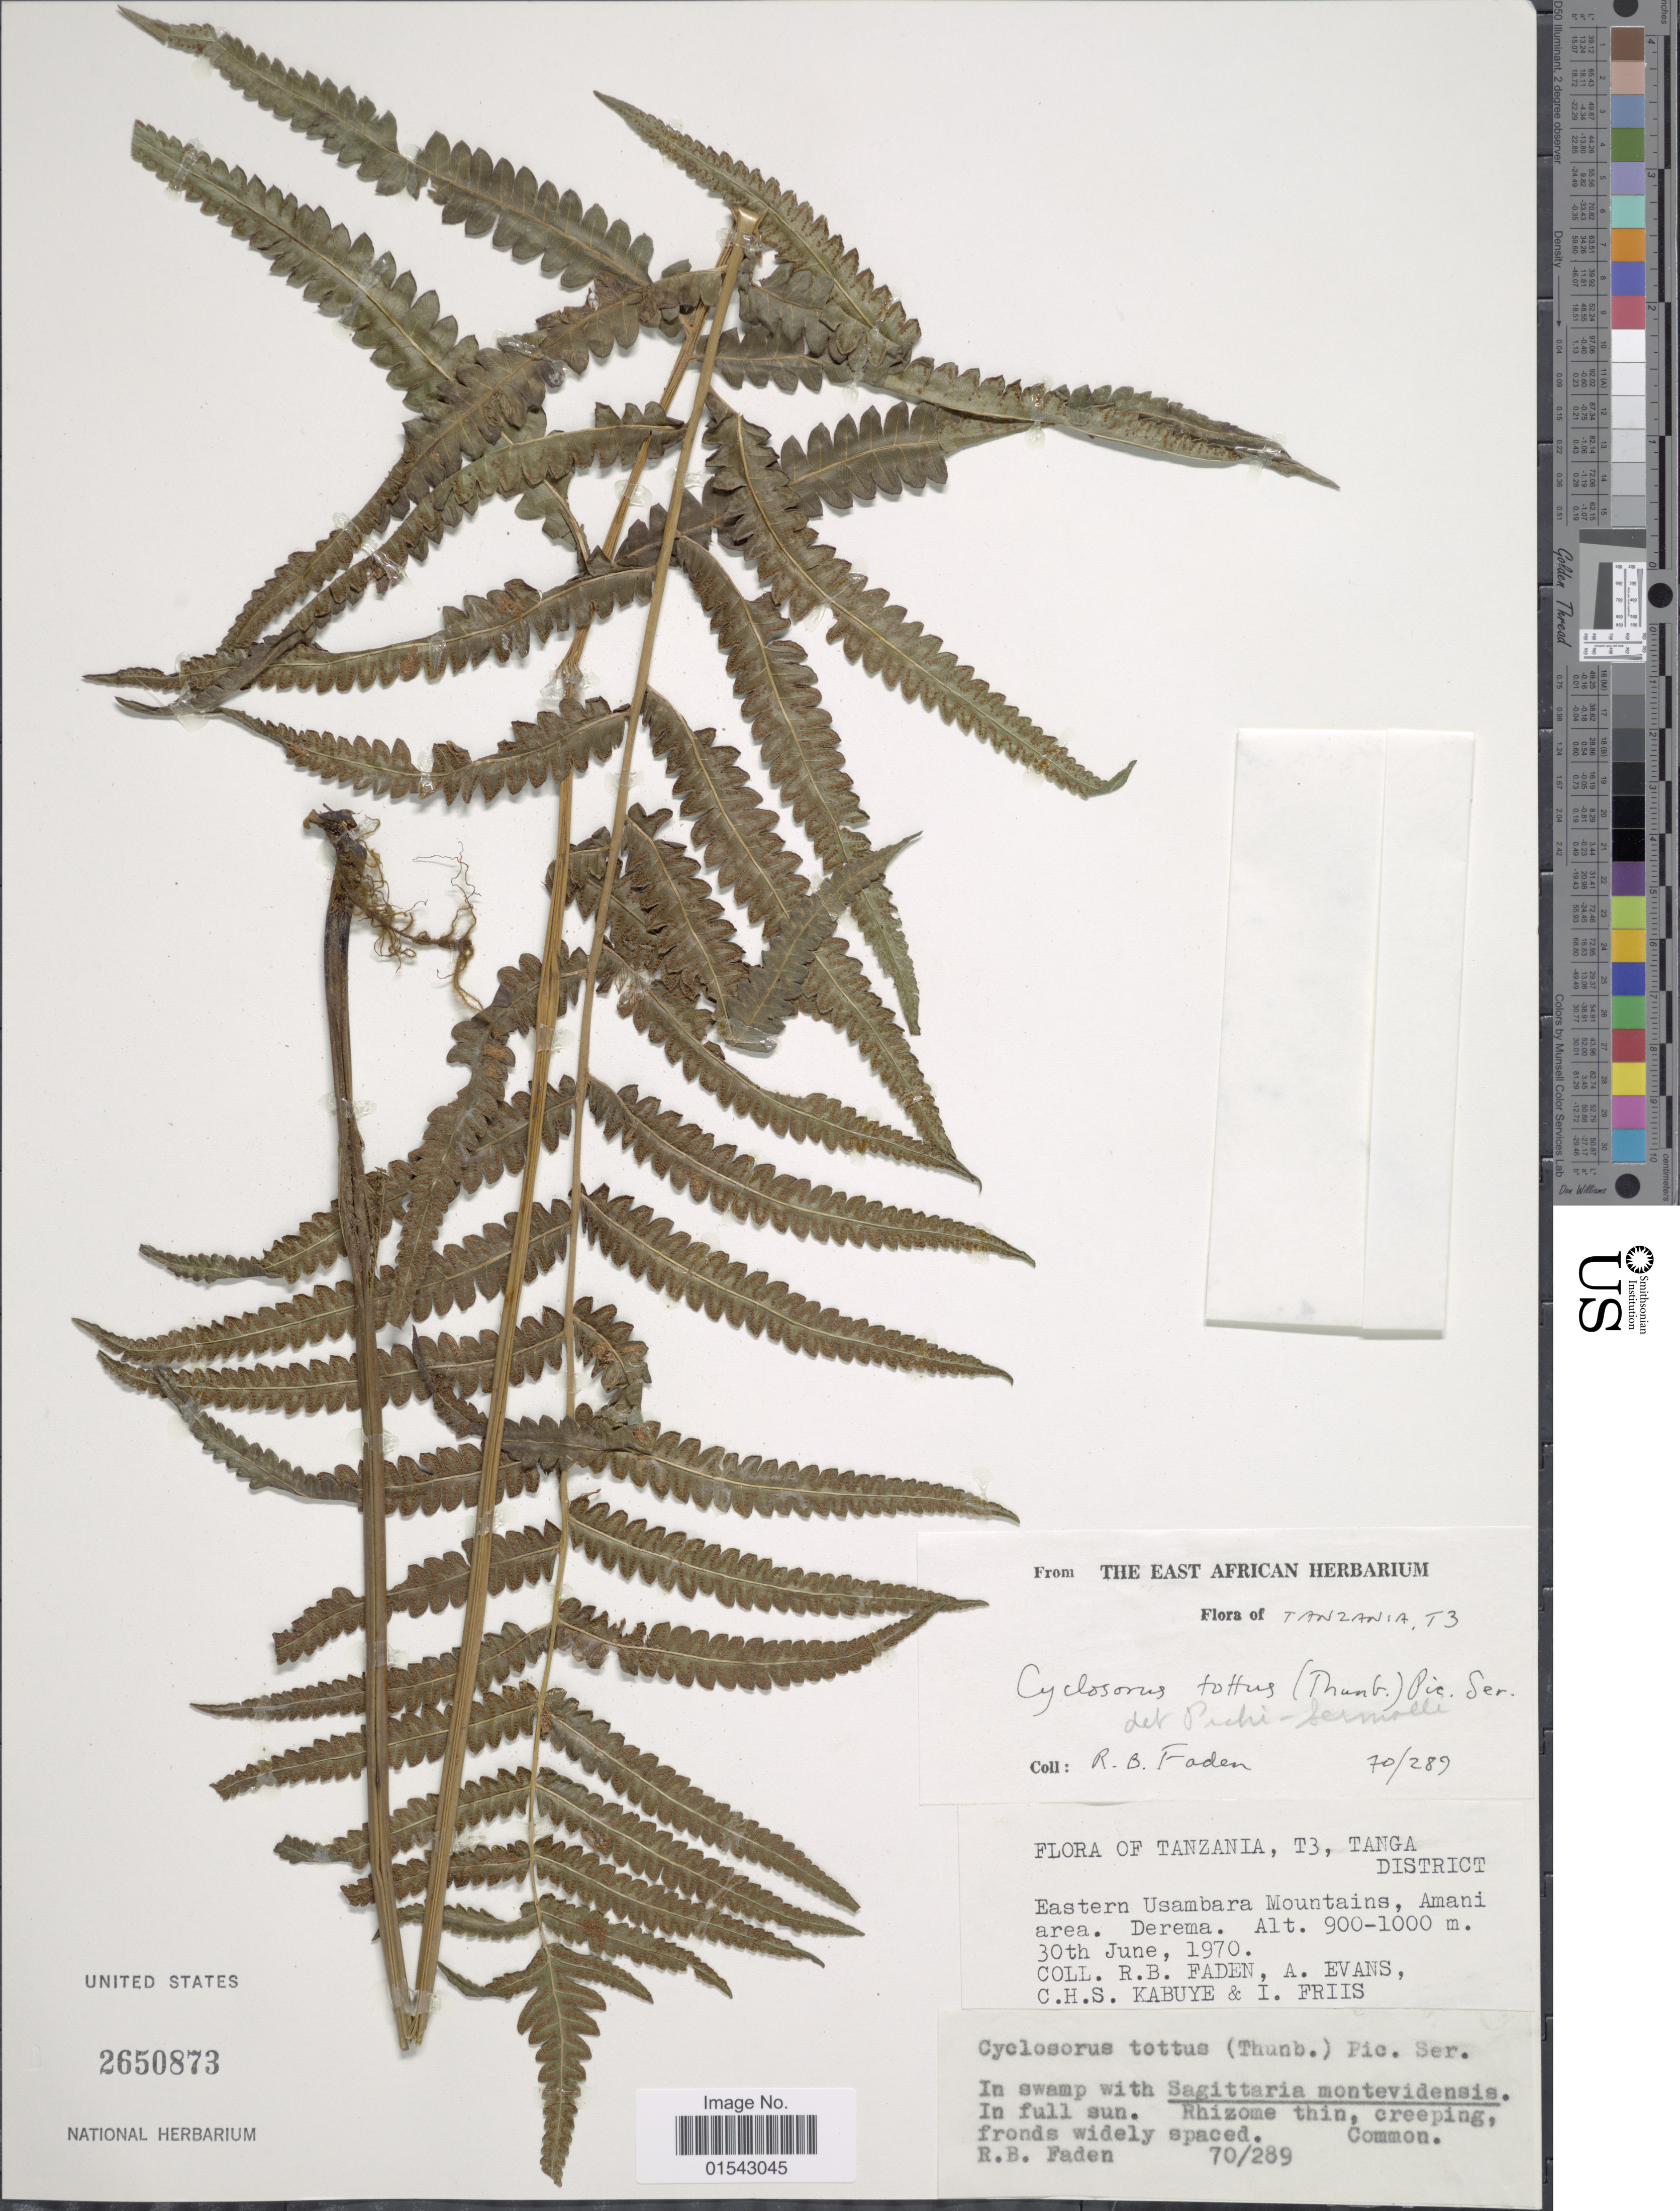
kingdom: Plantae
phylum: Tracheophyta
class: Polypodiopsida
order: Polypodiales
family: Thelypteridaceae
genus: Cyclosorus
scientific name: Cyclosorus interruptus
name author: (Willd.) H. Itô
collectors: R. B. Faden, A. Evans, C. Kabuye & I. Friis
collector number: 70/289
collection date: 1970-06-30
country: Tanzania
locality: Tanzania, T3, Tanga District, Eastern Usambara Mountains, Amani Area, Derema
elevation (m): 900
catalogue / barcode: US 2650873